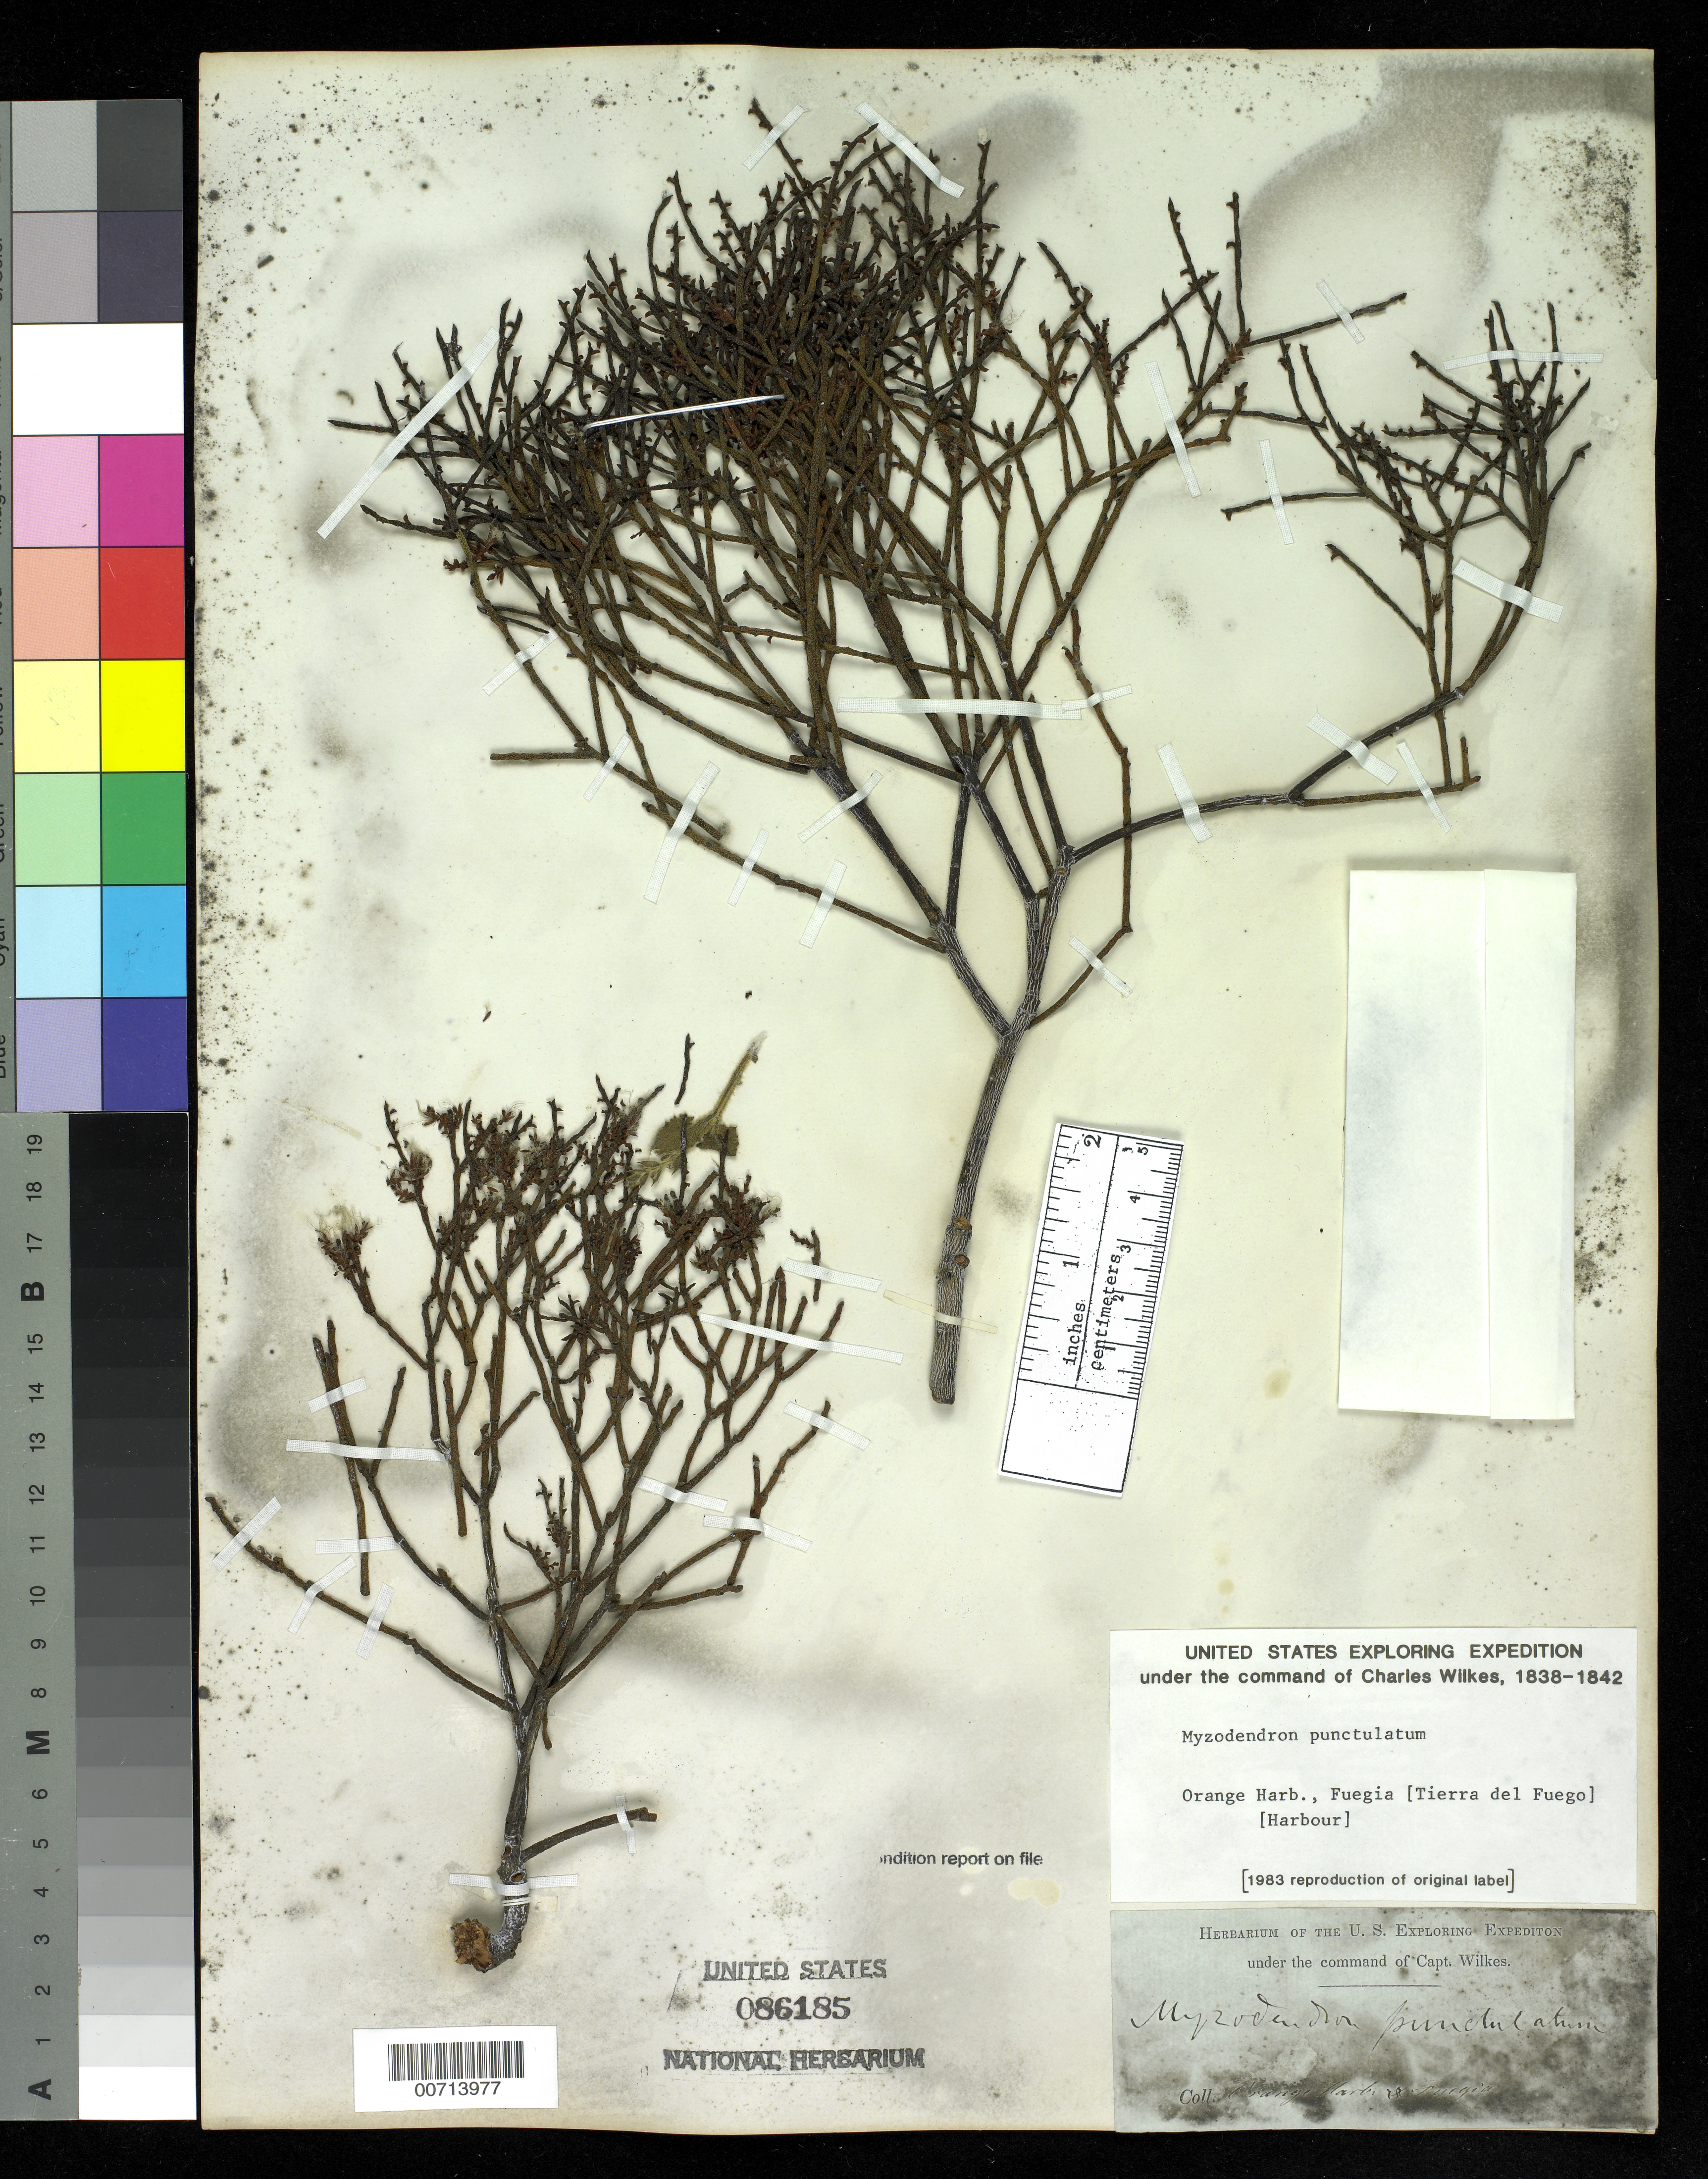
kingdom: Plantae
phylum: Tracheophyta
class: Magnoliopsida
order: Santalales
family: Misodendraceae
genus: Misodendrum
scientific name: Misodendrum punctulatum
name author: Sol. ex DC.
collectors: Wilkes Explor. Exped.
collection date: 1838/1842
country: Argentina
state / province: Tierra del Fuego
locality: Orange Harbor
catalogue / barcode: US 86185